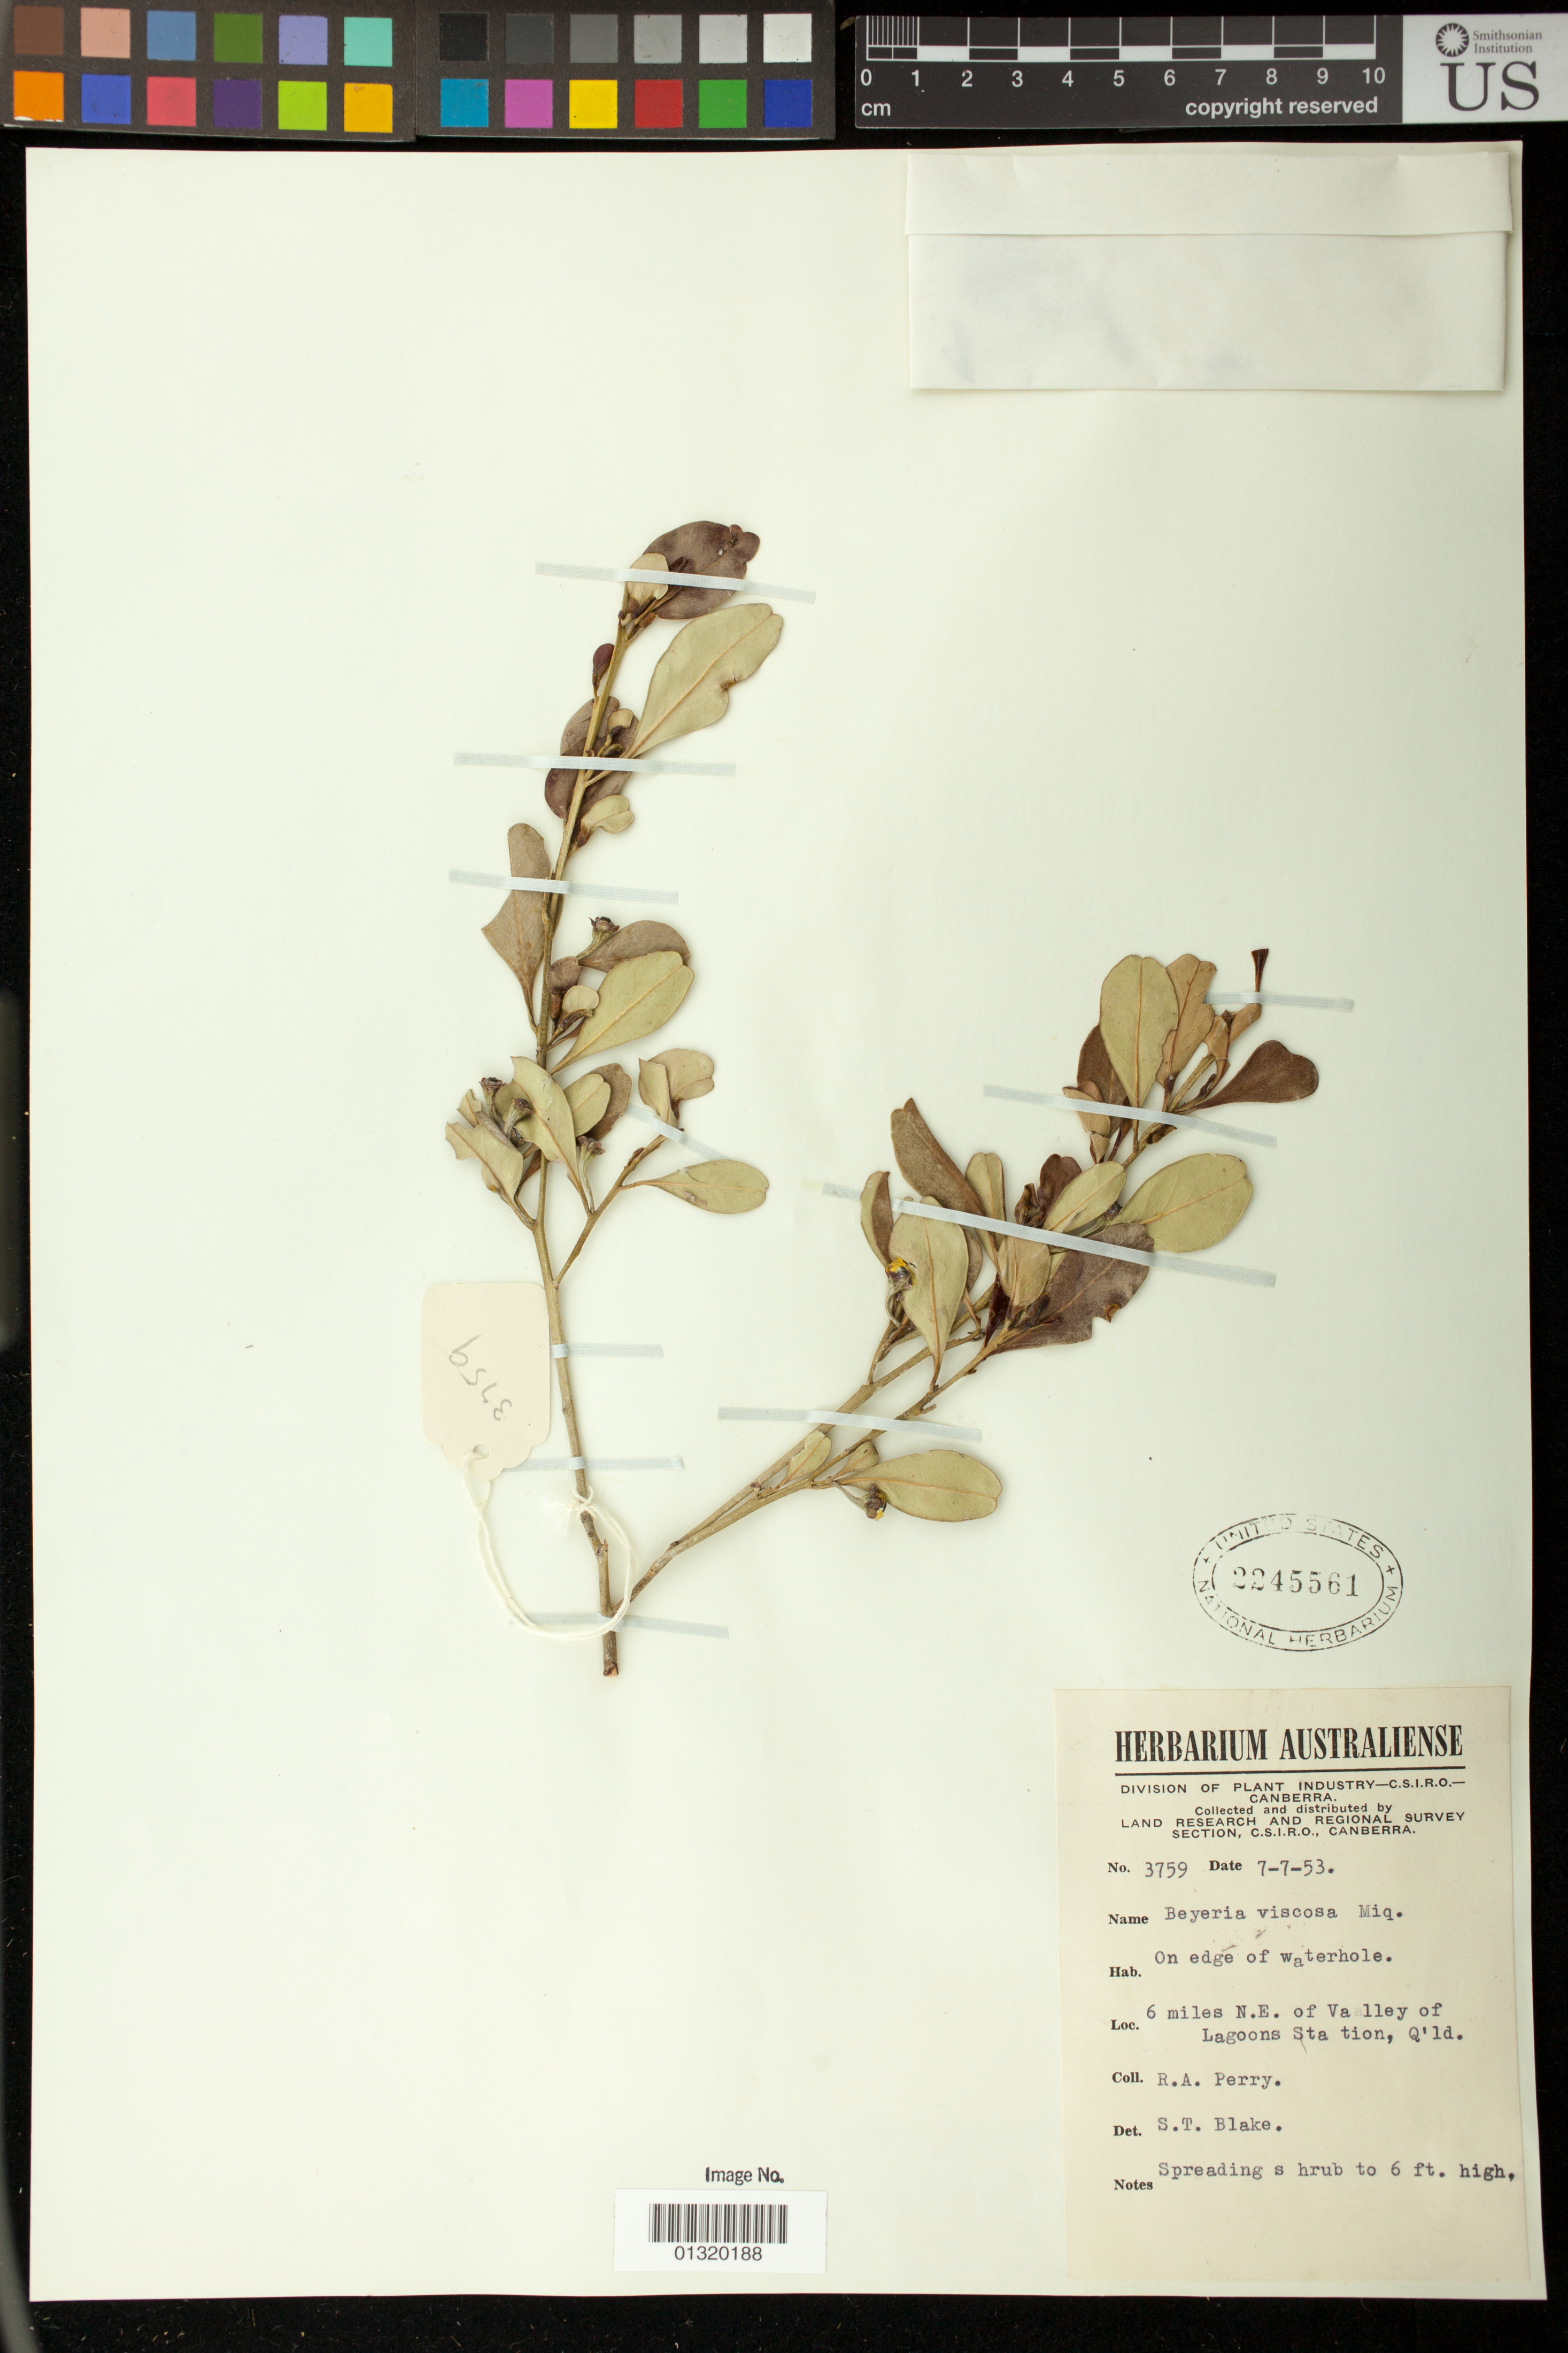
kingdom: Plantae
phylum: Tracheophyta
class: Magnoliopsida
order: Malpighiales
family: Euphorbiaceae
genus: Beyeria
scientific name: Beyeria opaca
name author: F. Muell.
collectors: Perry, R. A.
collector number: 3759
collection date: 1953-07-07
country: Australia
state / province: Queensland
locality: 6 miles N.E. of Valley of Lagoons Station, Q'ld.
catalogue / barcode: US 2245561